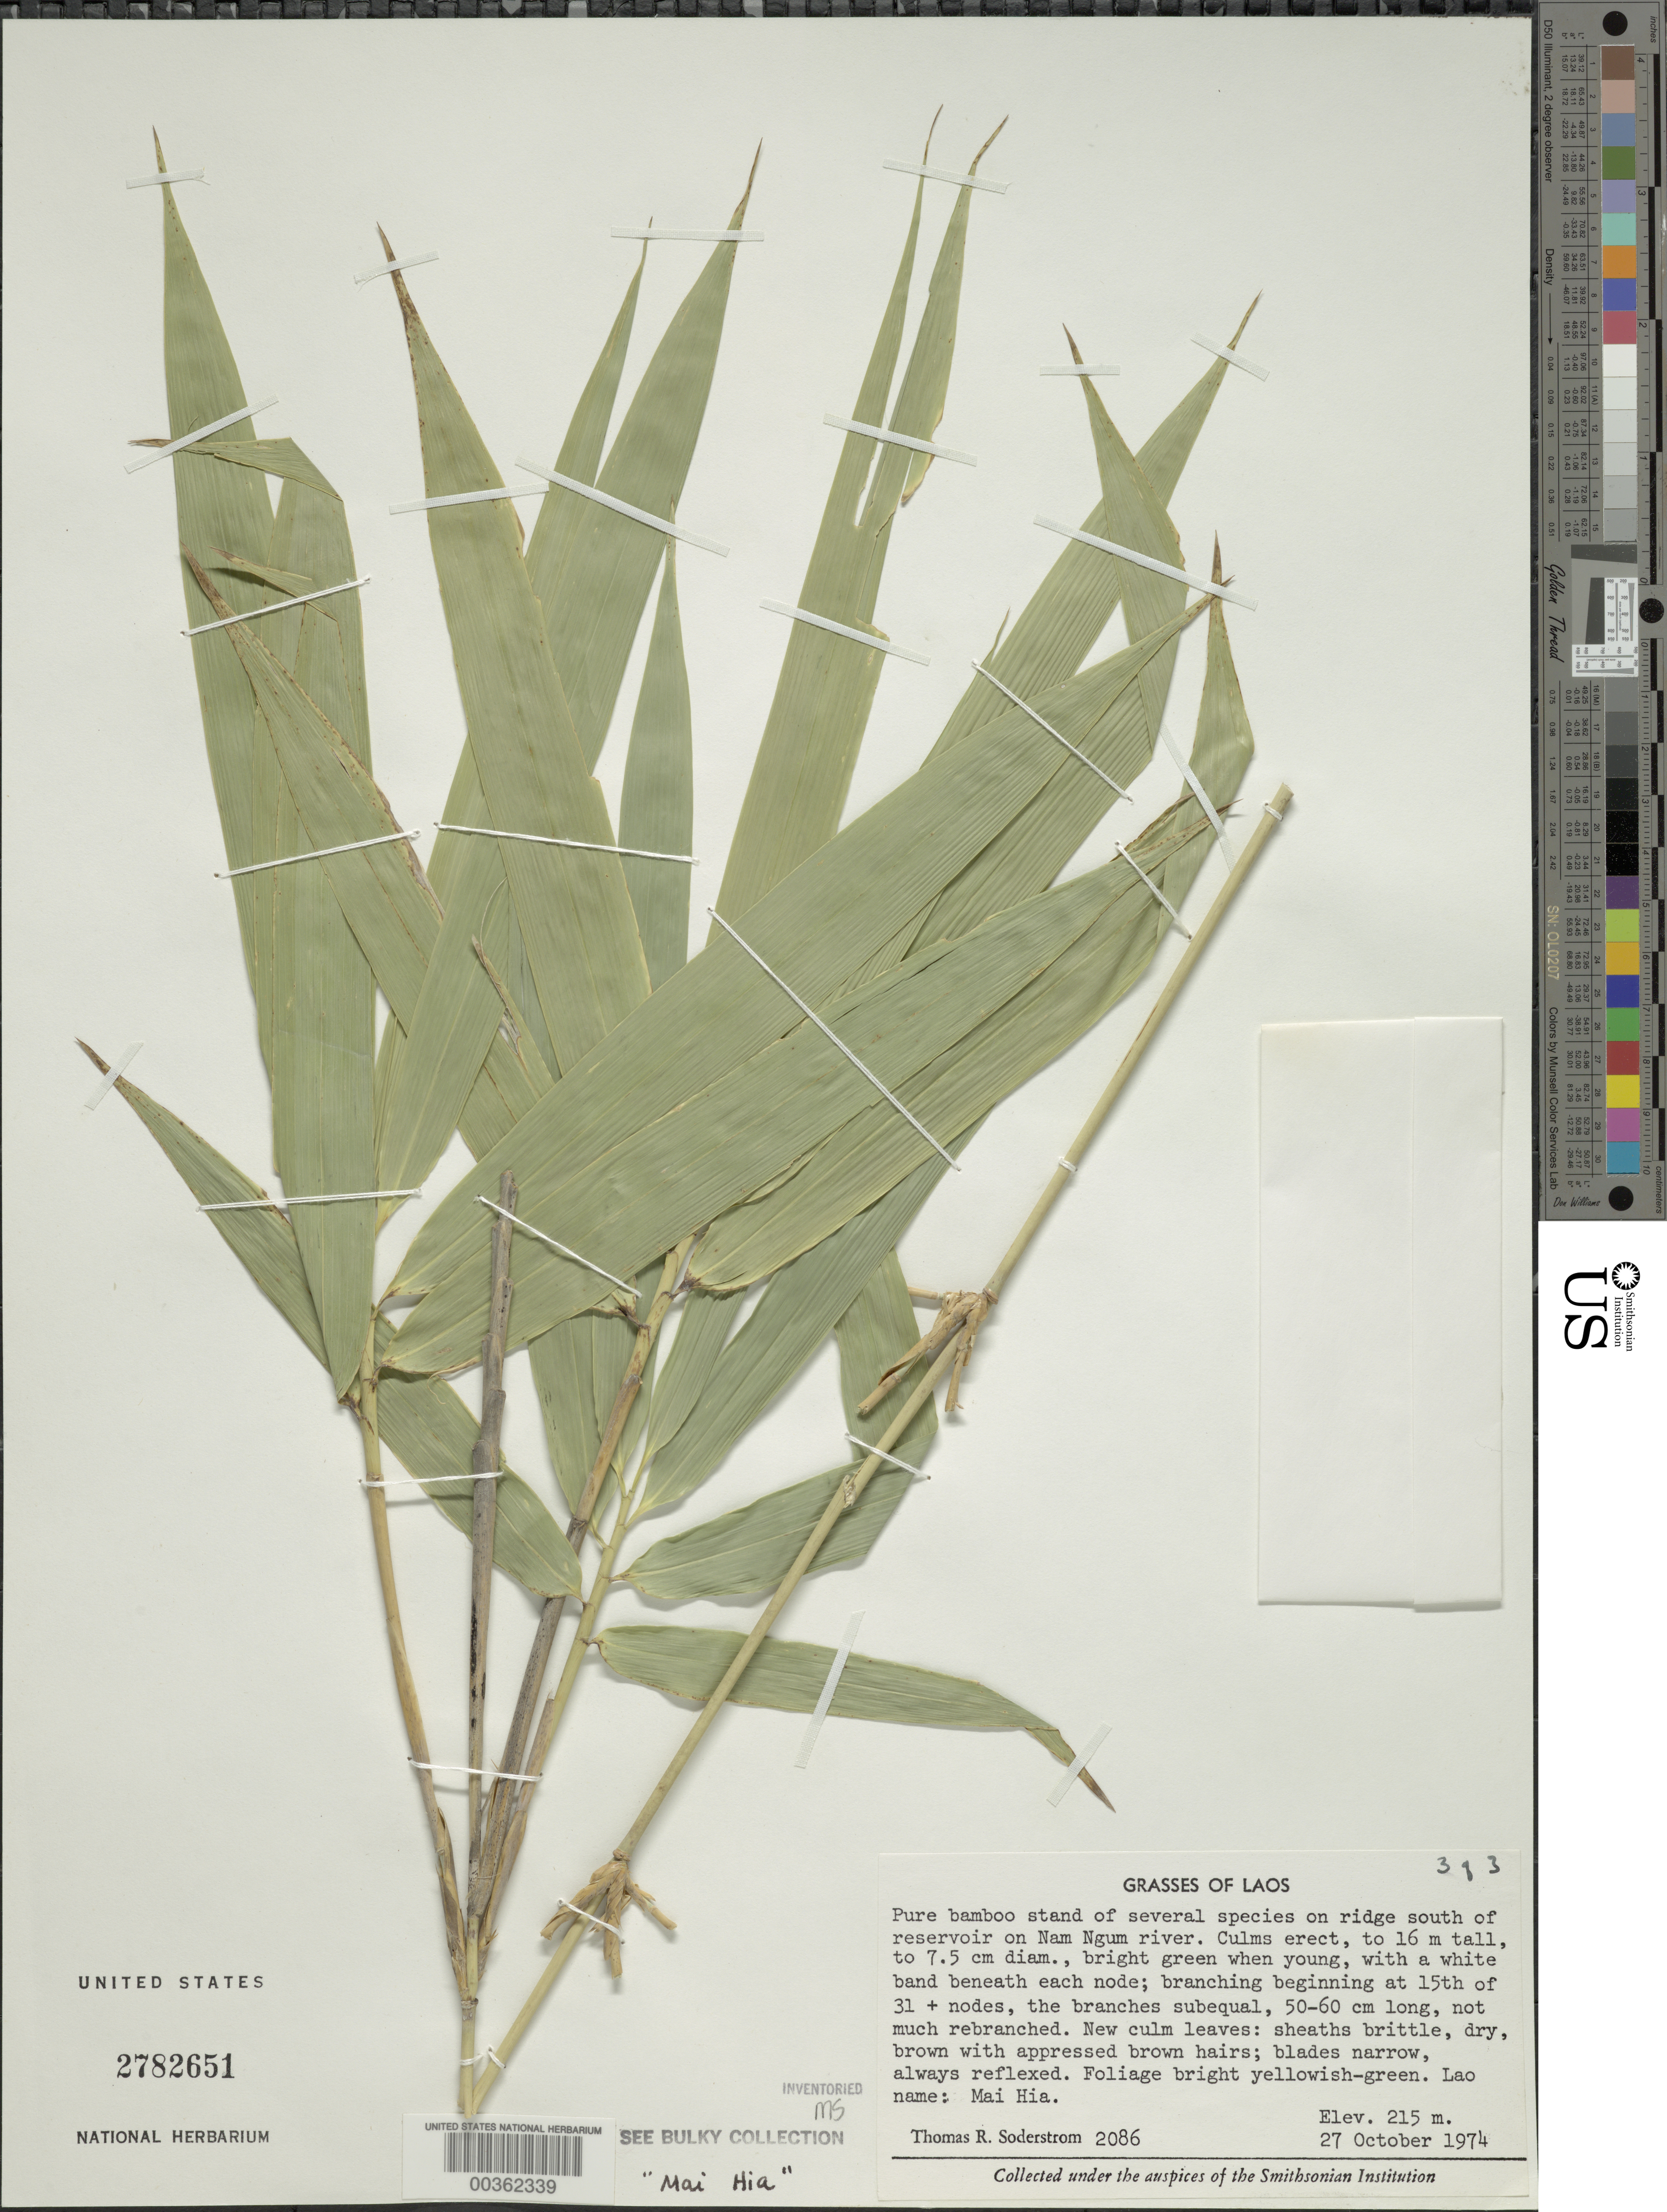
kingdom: Plantae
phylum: Tracheophyta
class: Liliopsida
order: Poales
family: Poaceae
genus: Cephalostachyum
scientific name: Cephalostachyum virgatum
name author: (Munro) Kurz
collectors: T. R. Soderstrom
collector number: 2086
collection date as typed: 27 Oct 1974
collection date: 1974-10-27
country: Laos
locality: Nam Ngum River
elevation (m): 215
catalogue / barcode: US 2782651